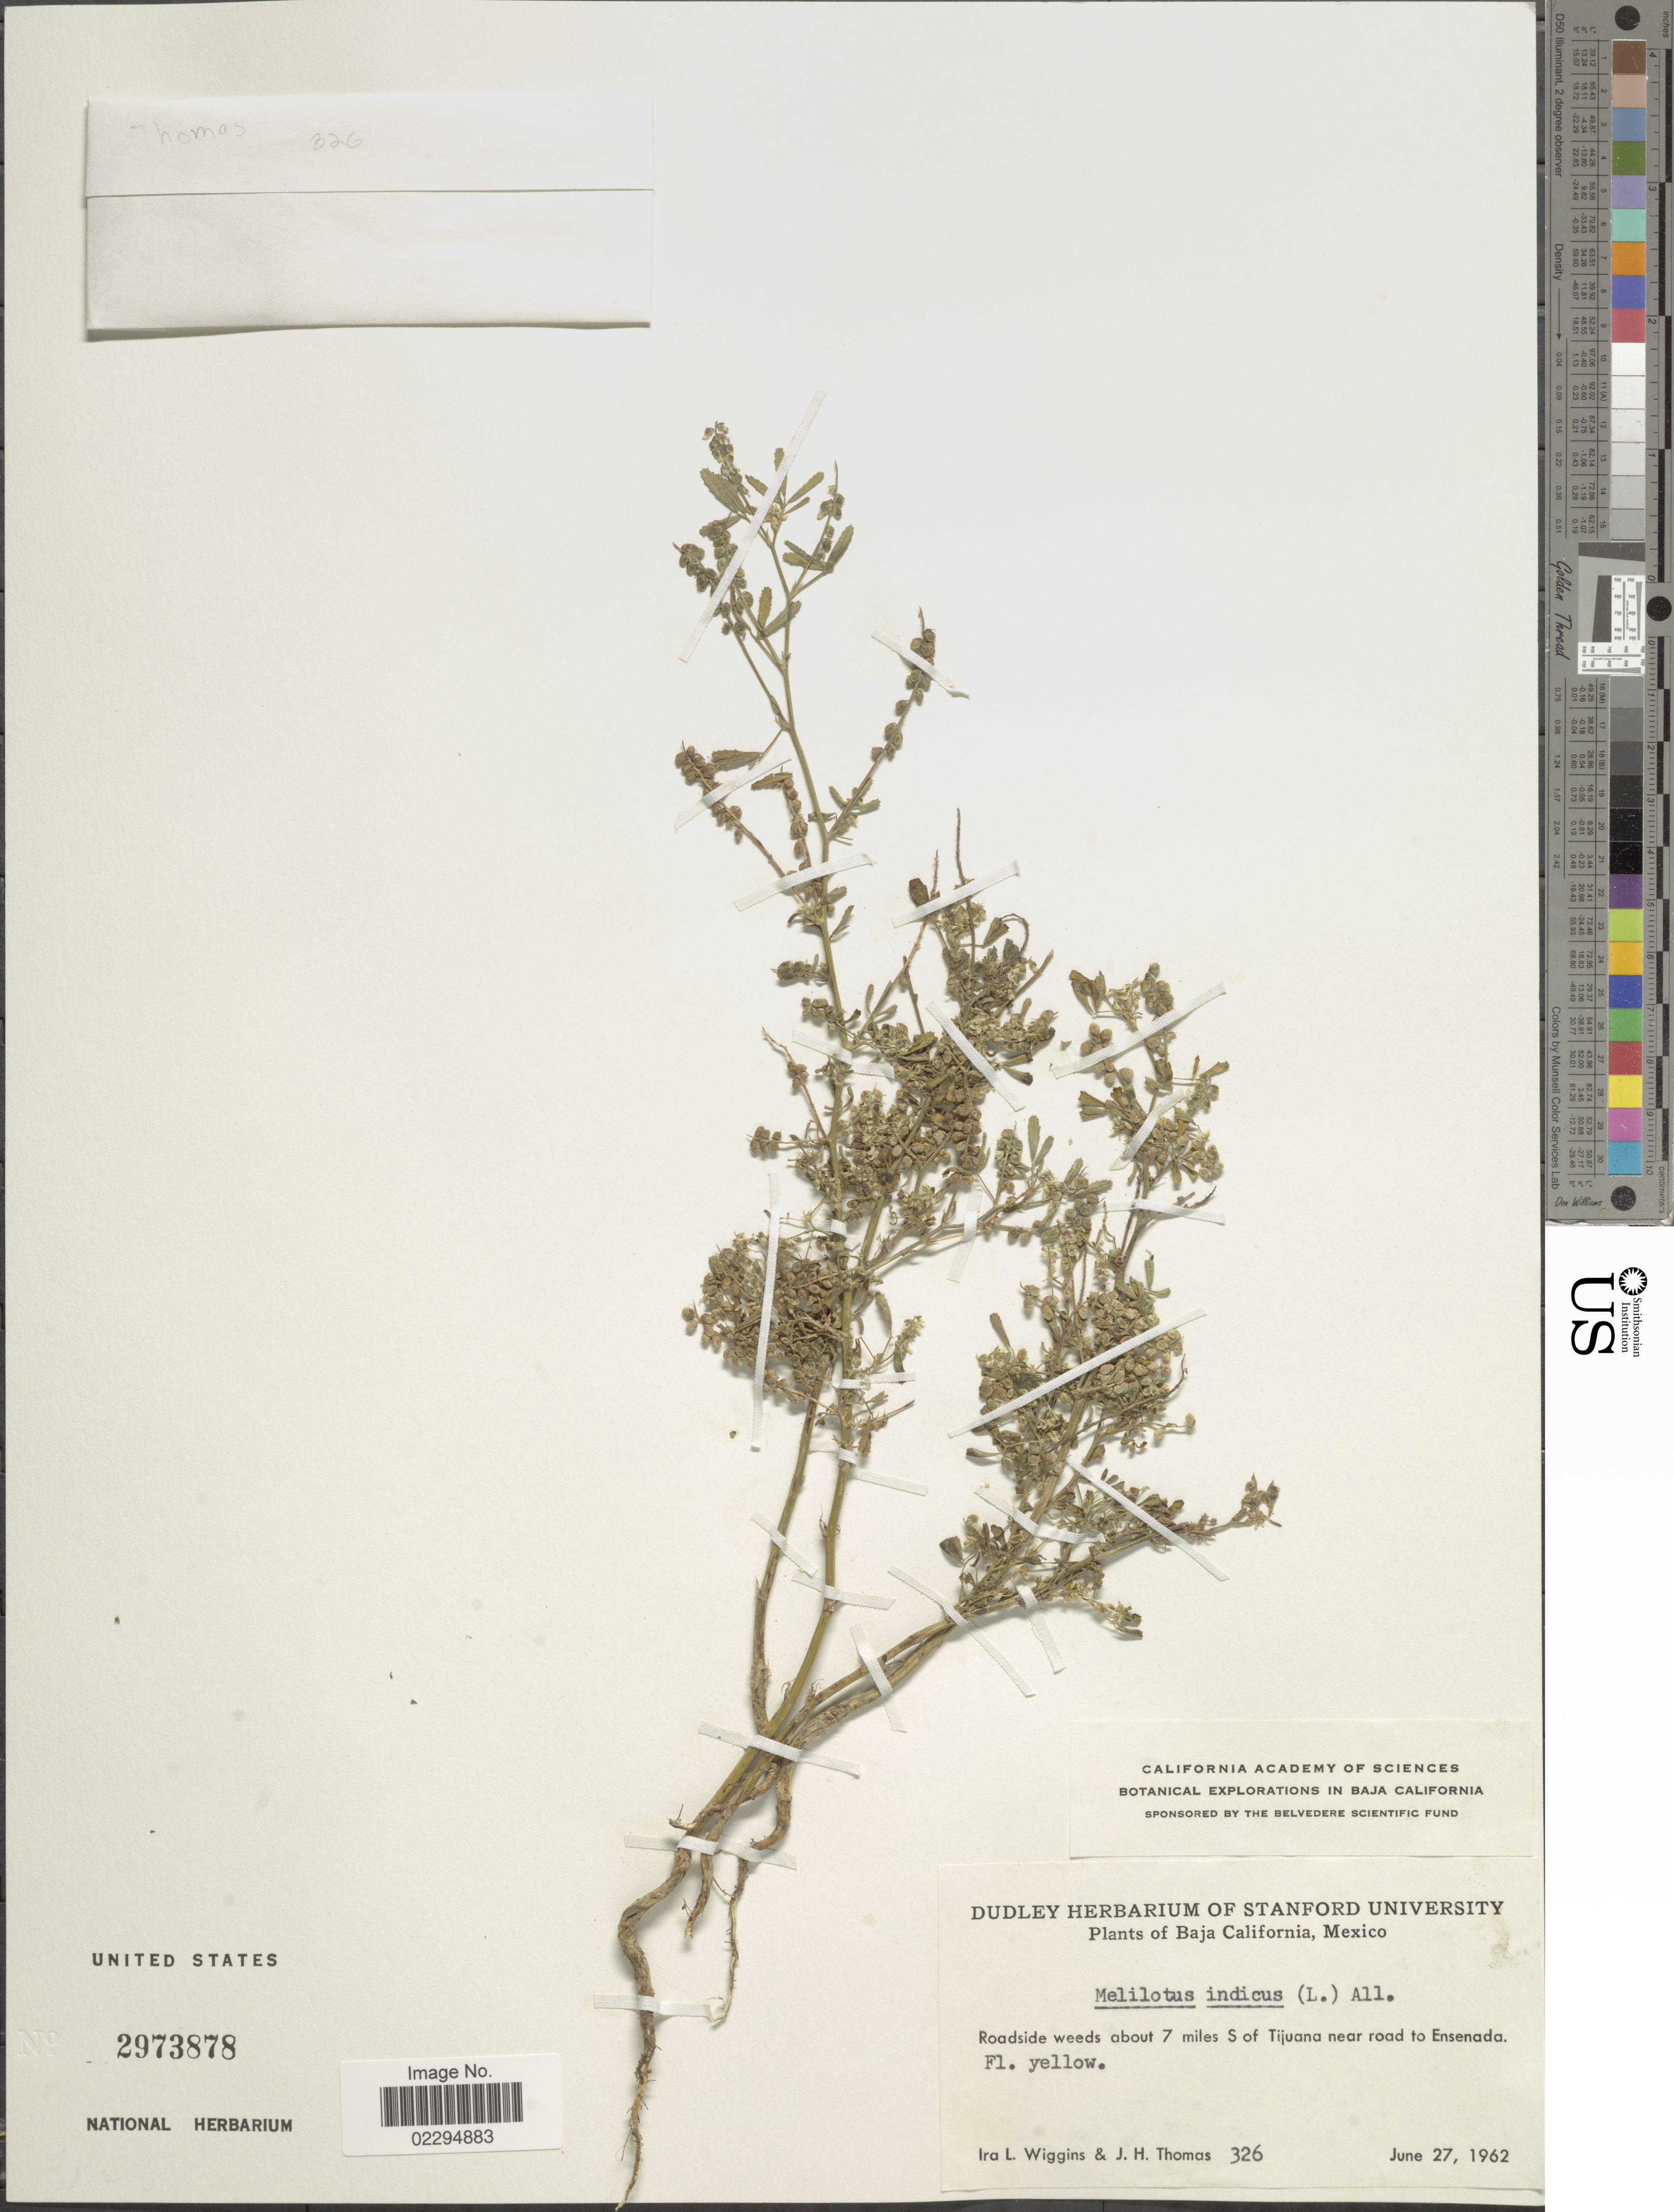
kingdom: Plantae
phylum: Tracheophyta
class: Magnoliopsida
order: Fabales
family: Fabaceae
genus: Melilotus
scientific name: Melilotus indicus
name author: (L.) All.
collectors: I. L. Wiggins & J. H. Thomas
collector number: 326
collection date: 1962-06-27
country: Mexico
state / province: Baja California Norte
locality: Roadside weed about 7 miles S of Tijuana near road to Ensenada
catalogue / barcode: US 2973878